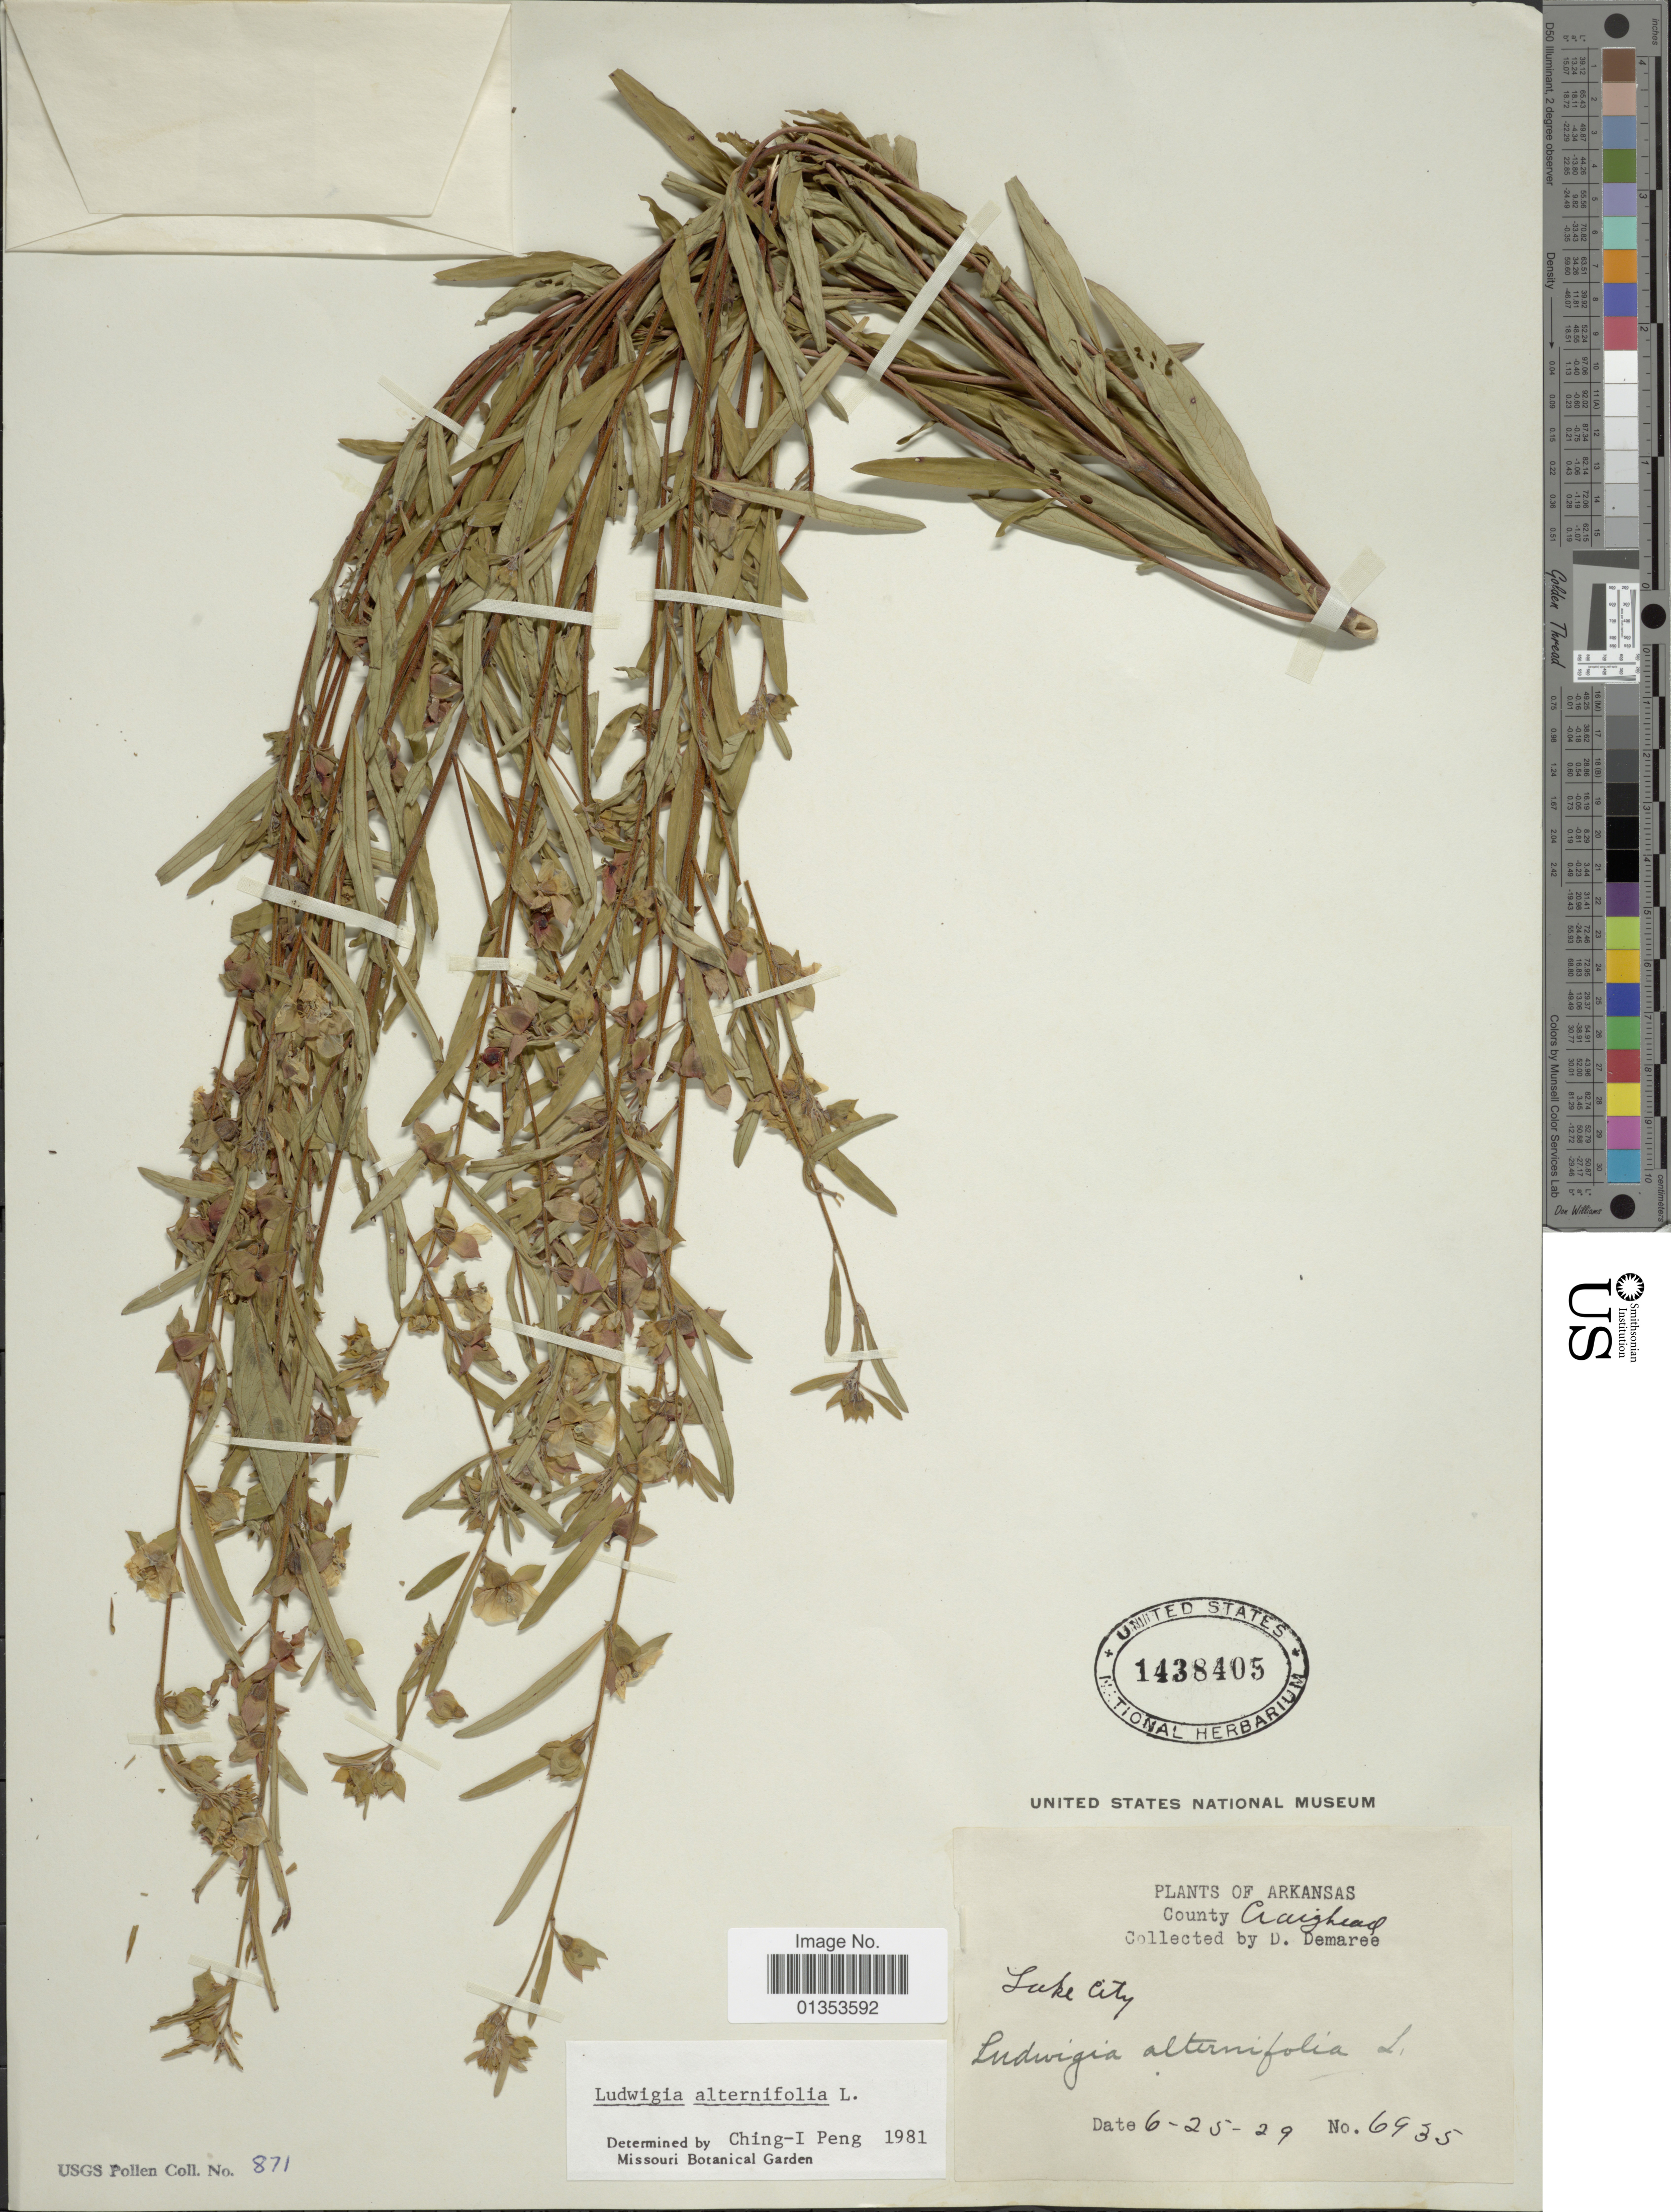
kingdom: Plantae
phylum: Tracheophyta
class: Magnoliopsida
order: Myrtales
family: Onagraceae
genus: Ludwigia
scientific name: Ludwigia alternifolia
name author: L.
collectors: D. Demaree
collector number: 6935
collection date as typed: Transcribed d/m/y: 25/6/29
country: United States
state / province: Arkansas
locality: County Craighead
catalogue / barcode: US 1438405